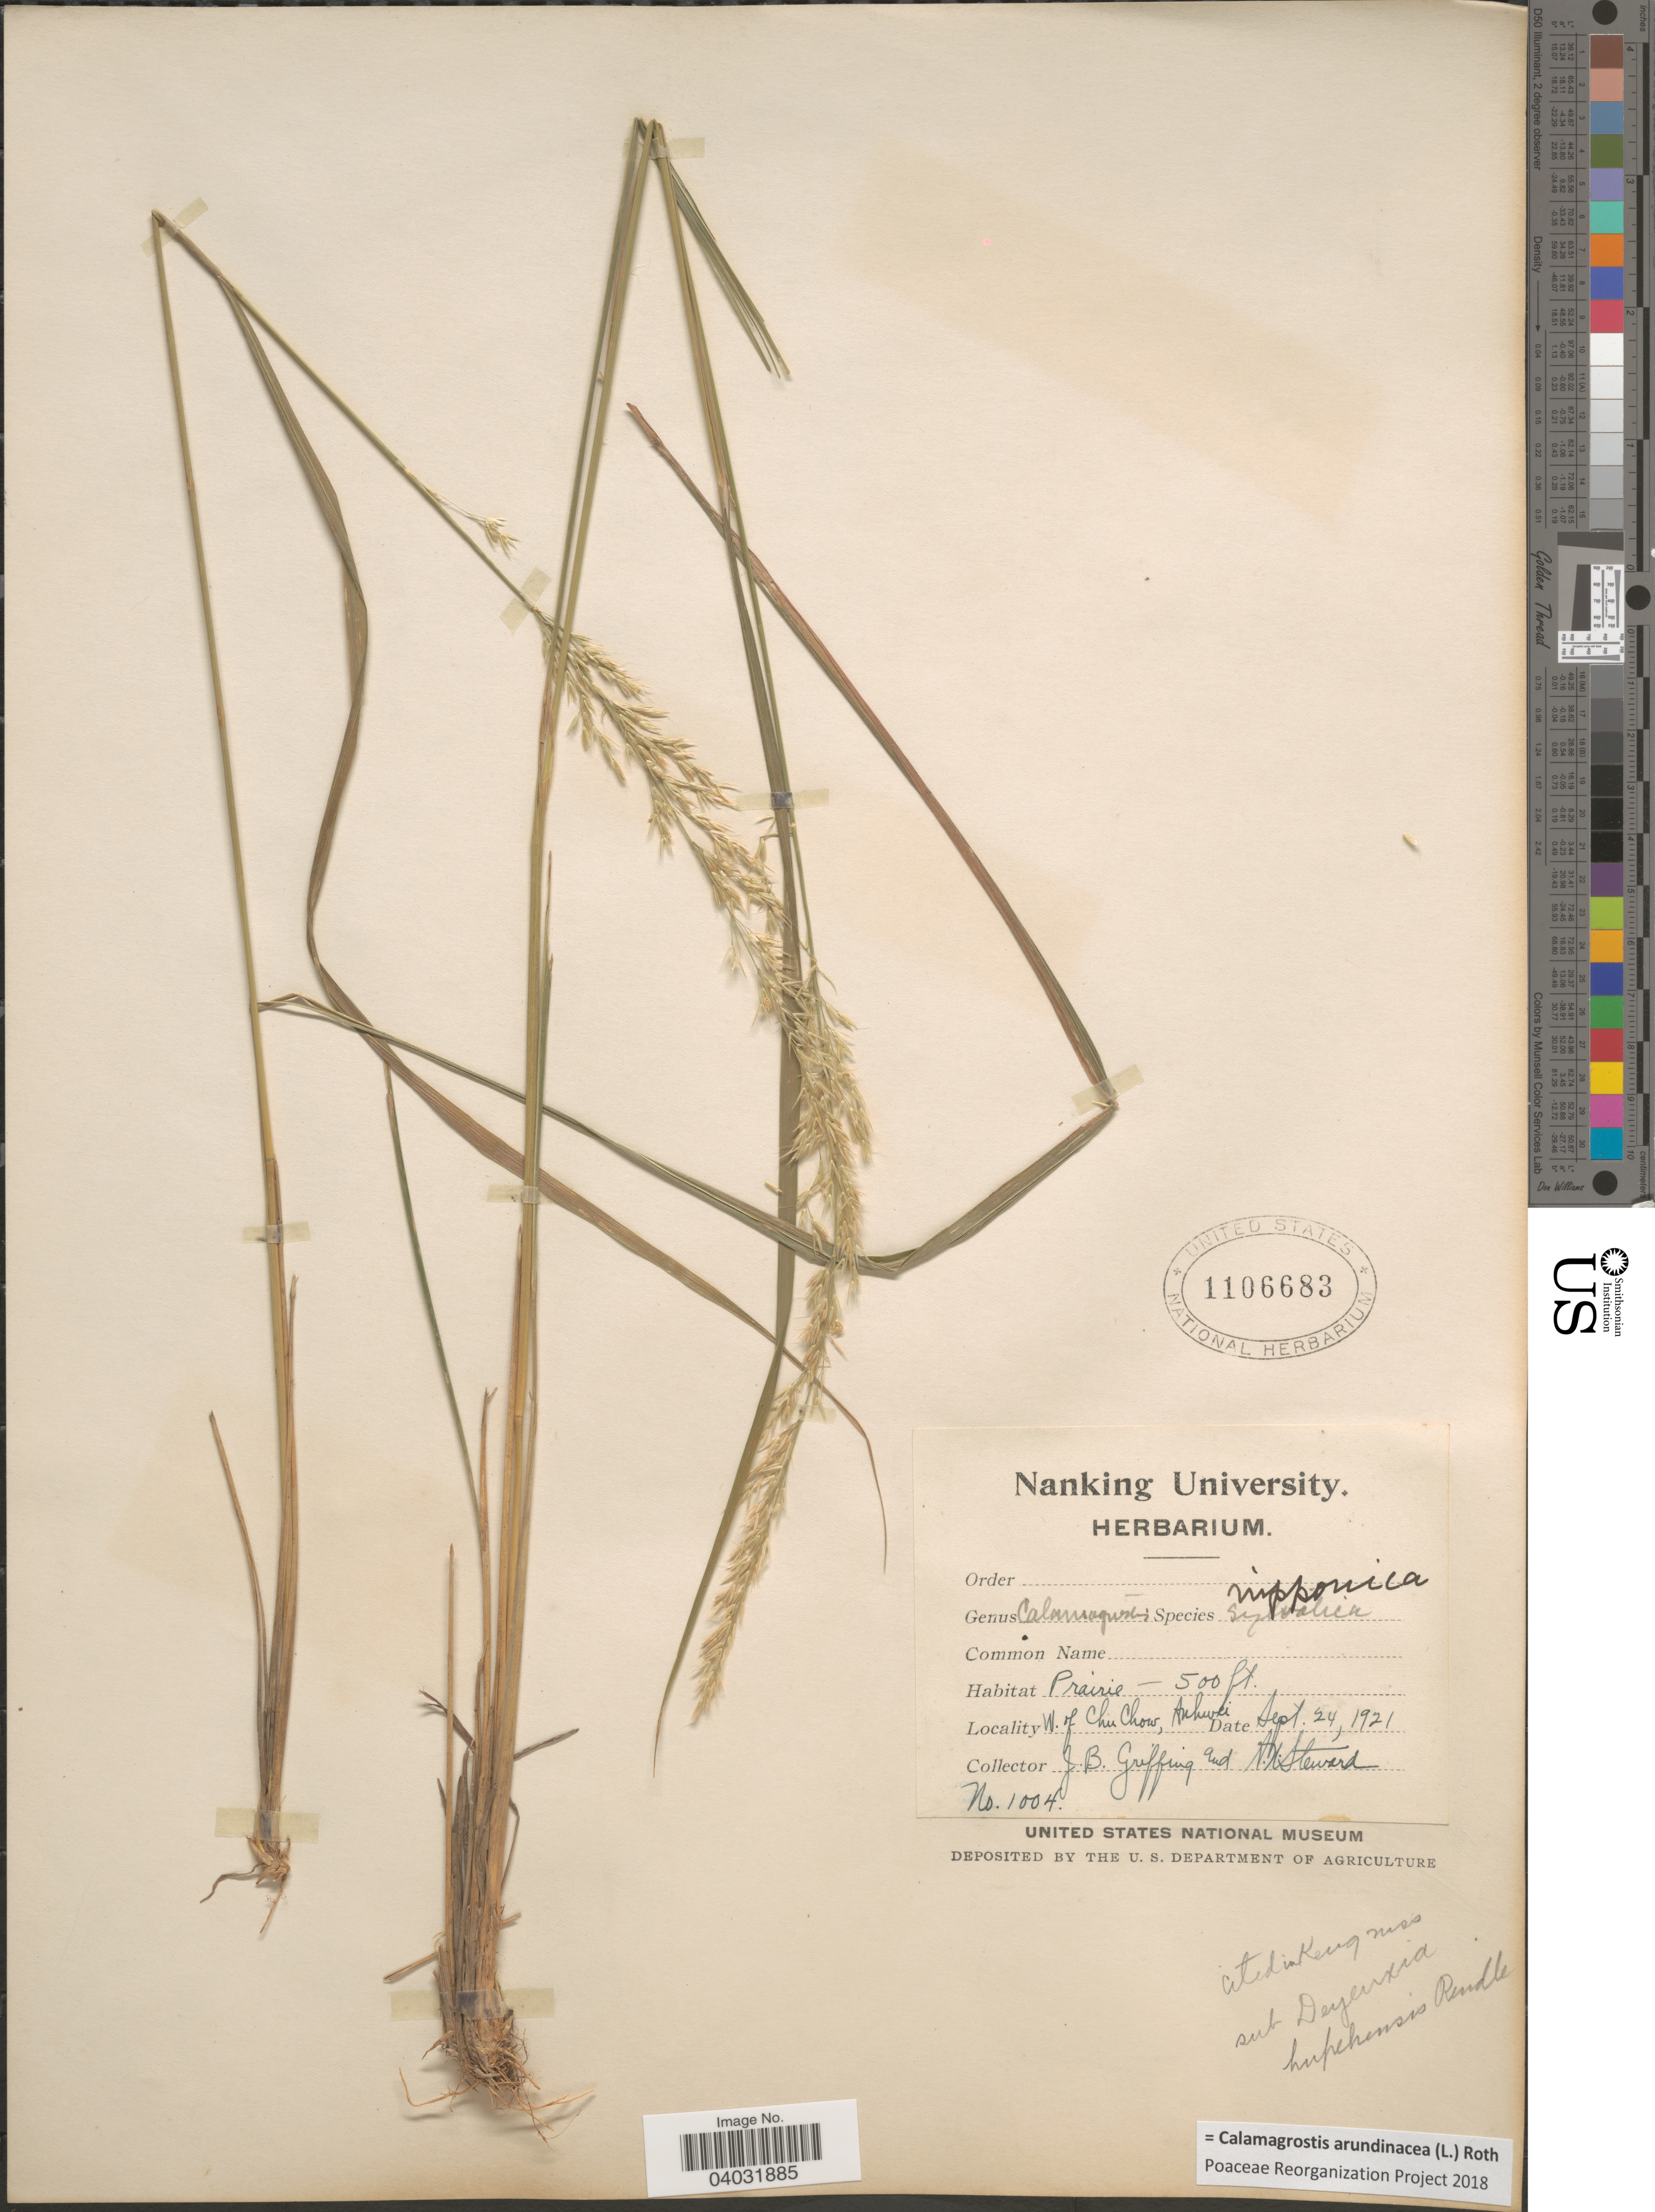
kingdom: Plantae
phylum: Tracheophyta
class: Liliopsida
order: Poales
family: Poaceae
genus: Calamagrostis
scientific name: Calamagrostis arundinacea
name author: (L.) Roth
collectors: J. Griffing & A. N. Steward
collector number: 1004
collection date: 1921-09-24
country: China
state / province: Anhui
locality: W. of Chi Chow, Anhwei.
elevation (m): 152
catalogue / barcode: US 1106683